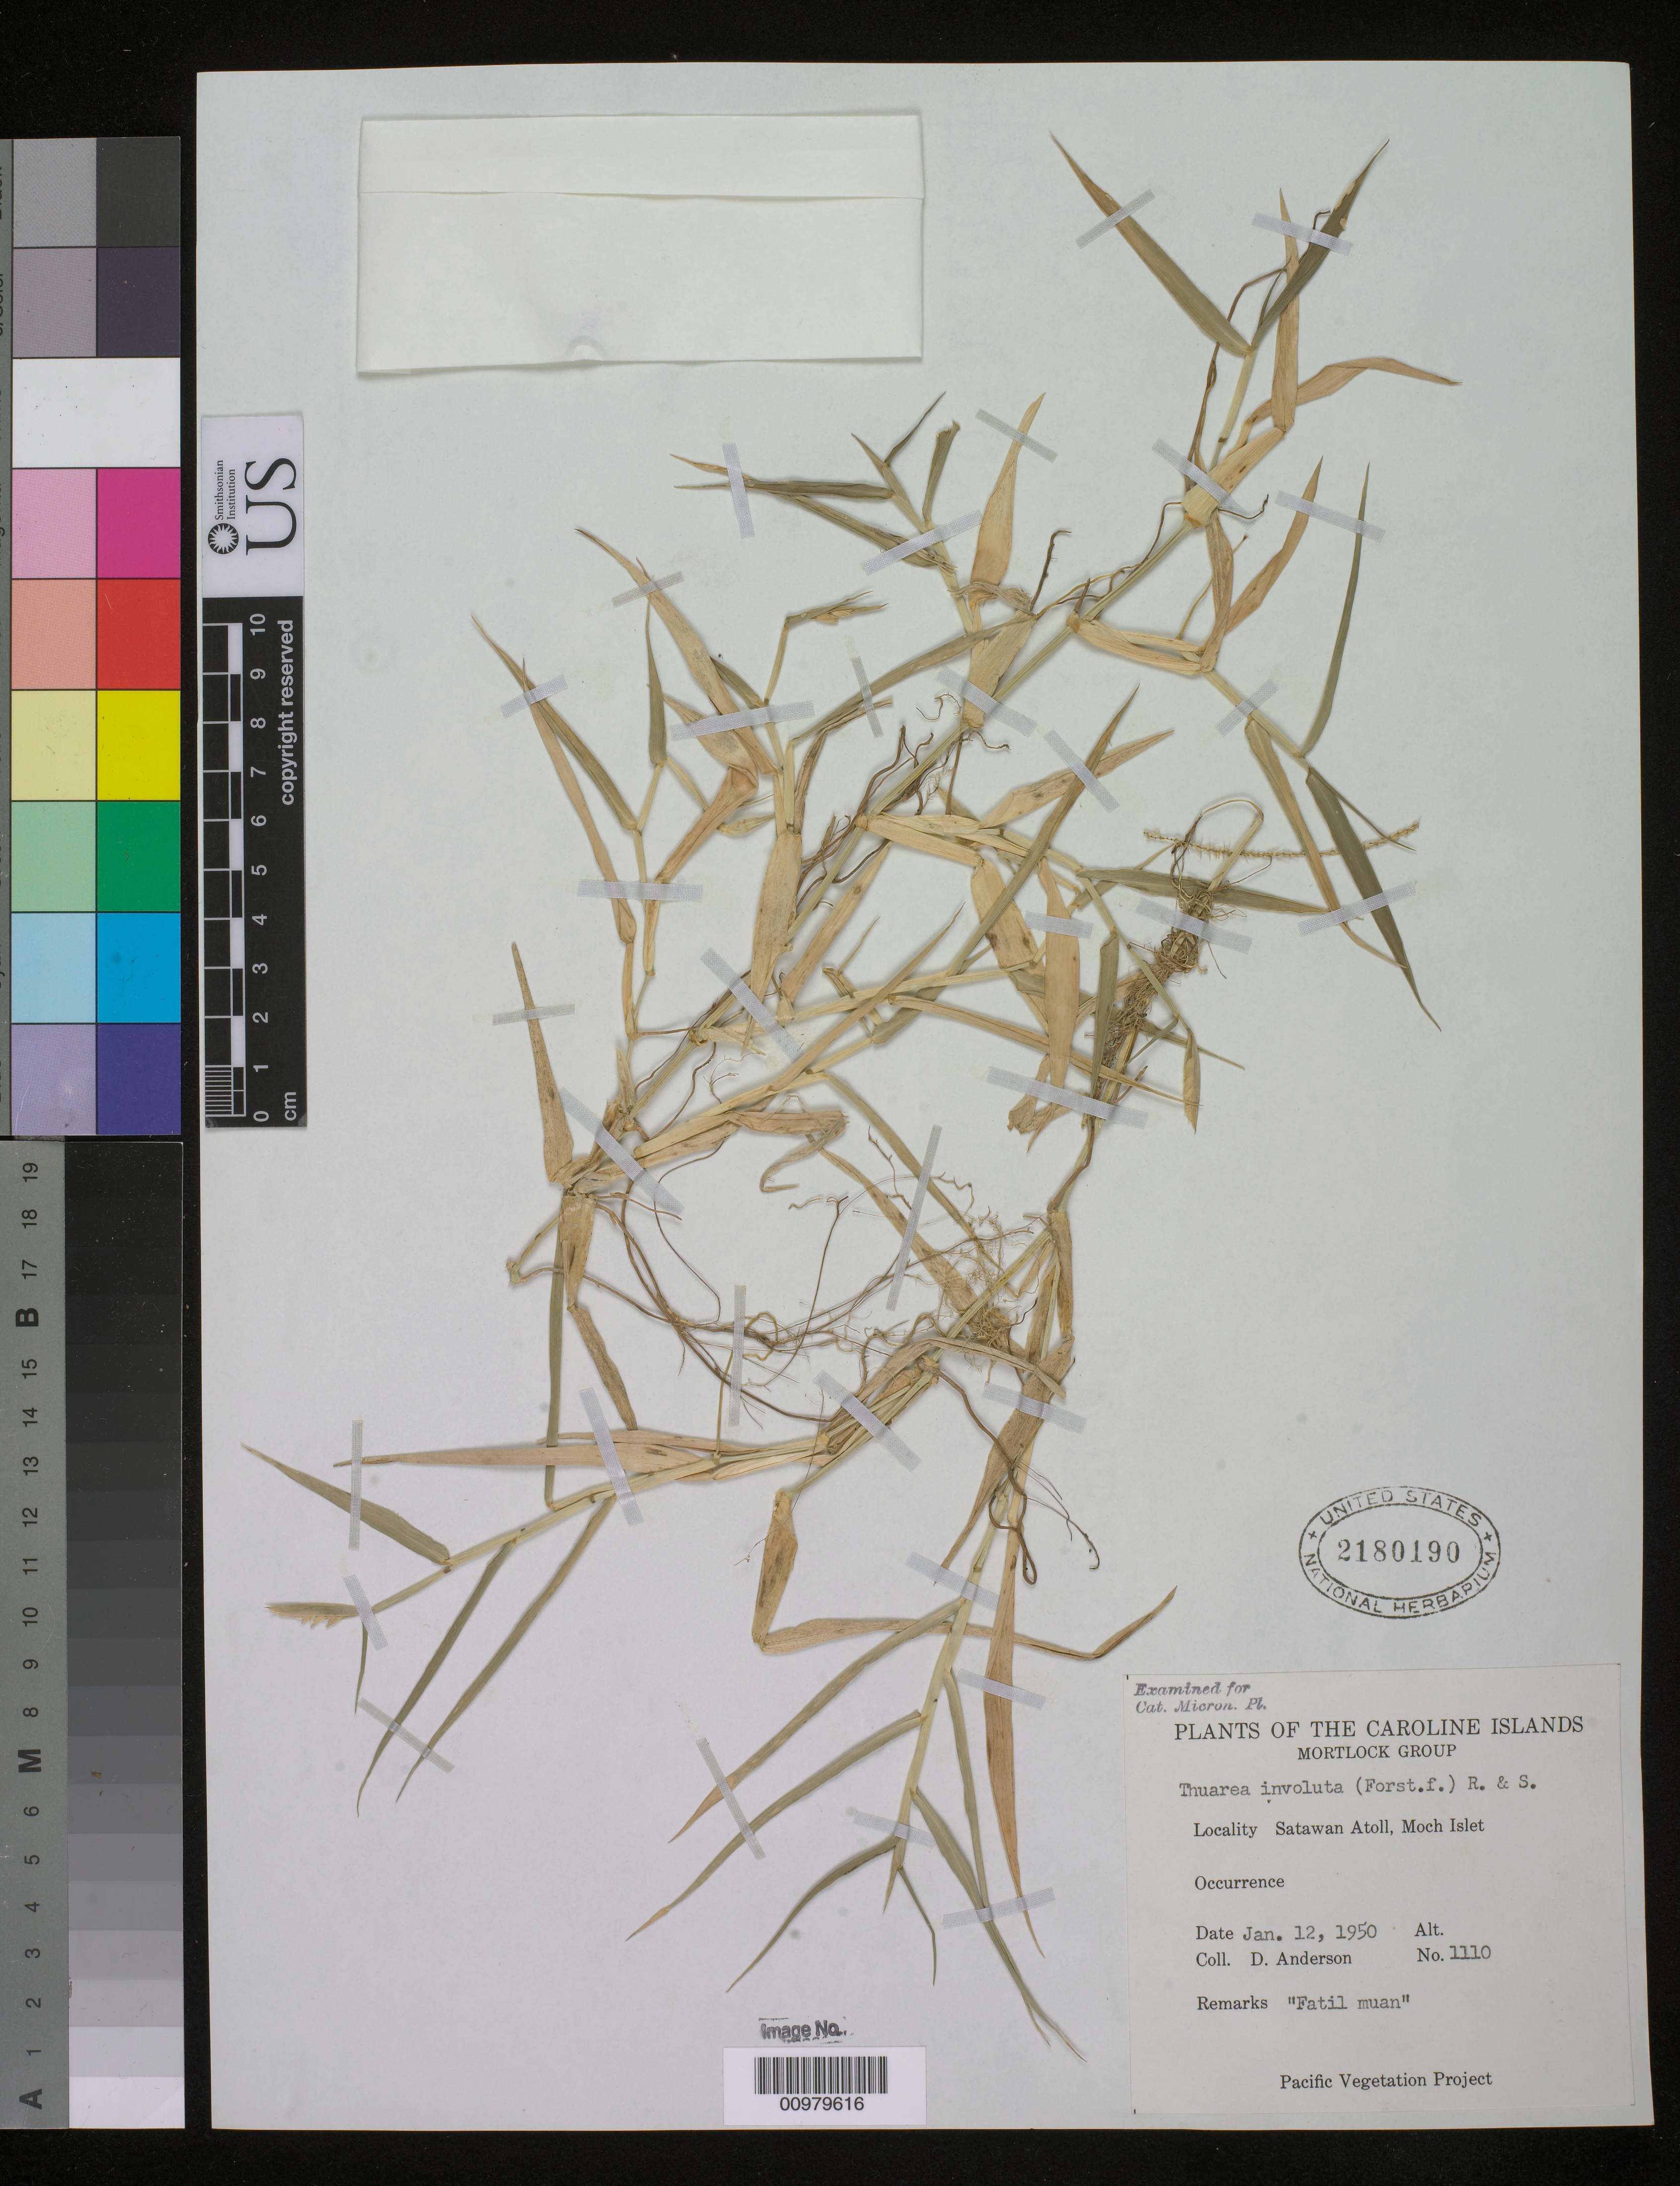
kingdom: Plantae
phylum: Tracheophyta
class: Liliopsida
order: Poales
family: Poaceae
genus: Thuarea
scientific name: Thuarea involuta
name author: (G. Forst.) R. Br. ex Sm.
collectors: D. Anderson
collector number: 1110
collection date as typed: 12 Jan 1950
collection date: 1950-01-12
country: Micronesia, Federated States of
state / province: Truk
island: Satawan Atoll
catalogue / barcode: US 2180190